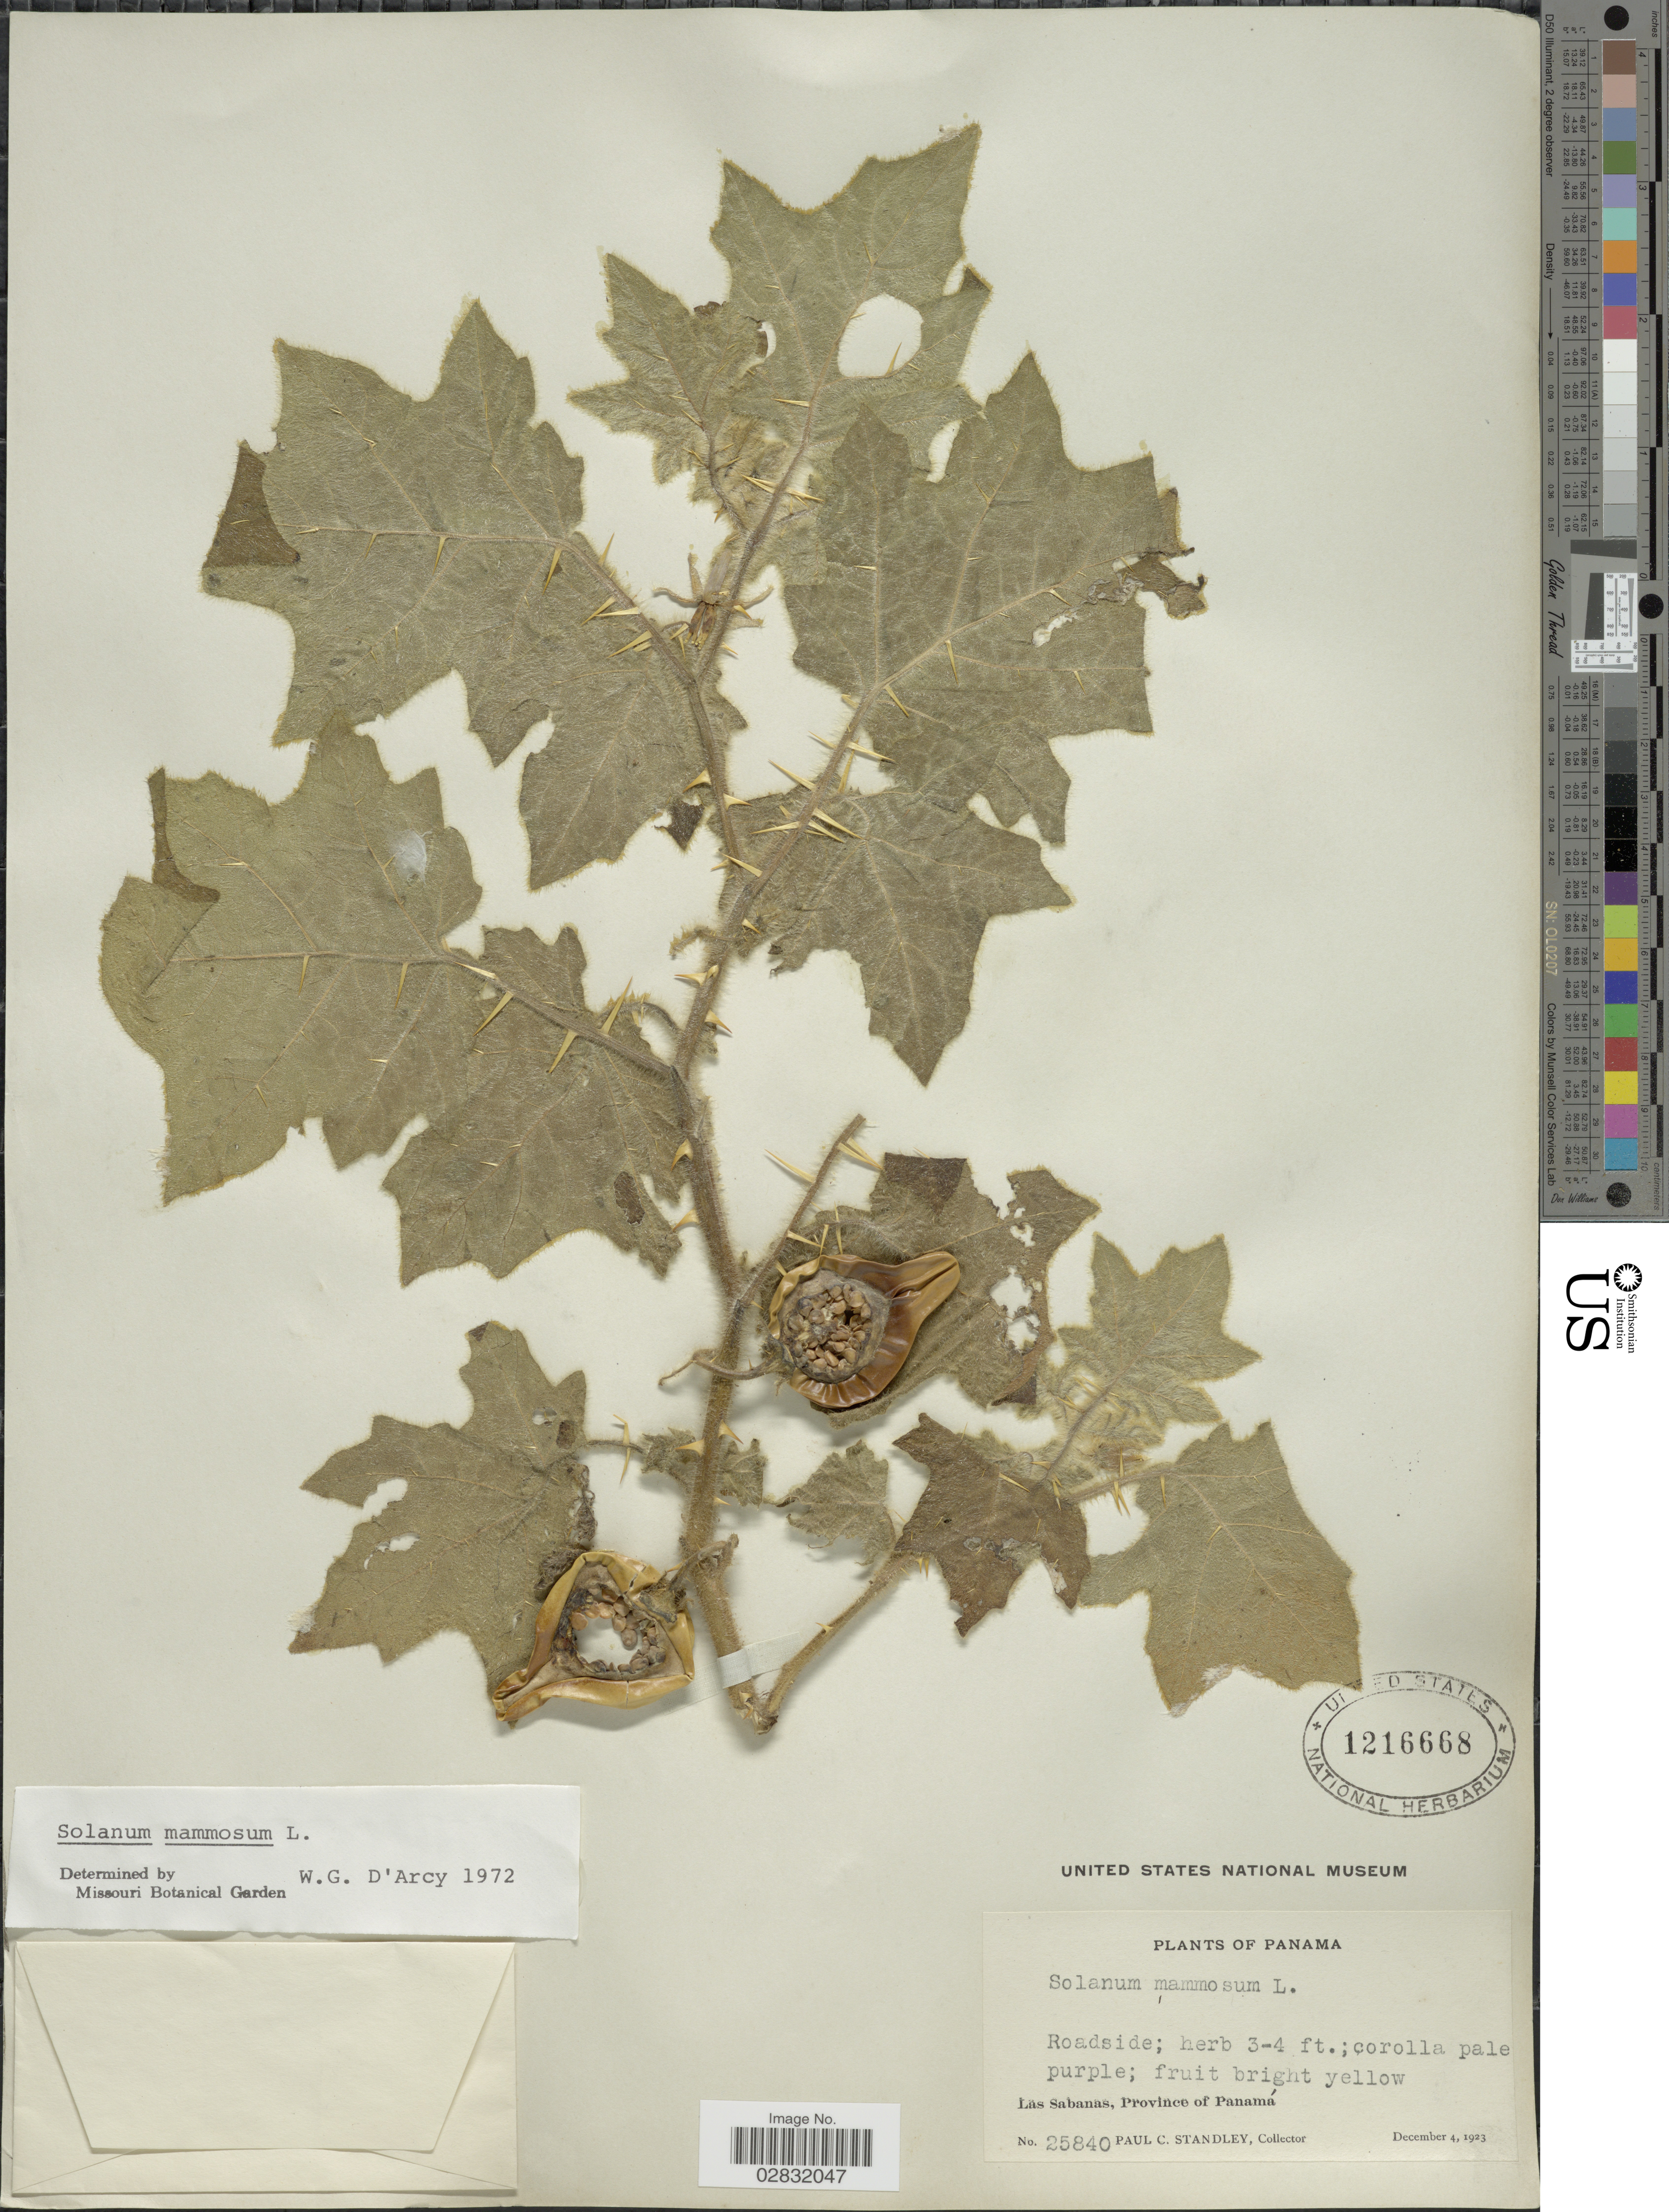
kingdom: Plantae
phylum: Tracheophyta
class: Magnoliopsida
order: Solanales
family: Solanaceae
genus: Solanum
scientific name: Solanum mammosum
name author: L.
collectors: P. C. Standley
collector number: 25840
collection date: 1923-12-04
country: Panama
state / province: Panamá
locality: Las Sabanas, Province of Panamá.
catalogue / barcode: US 1216668